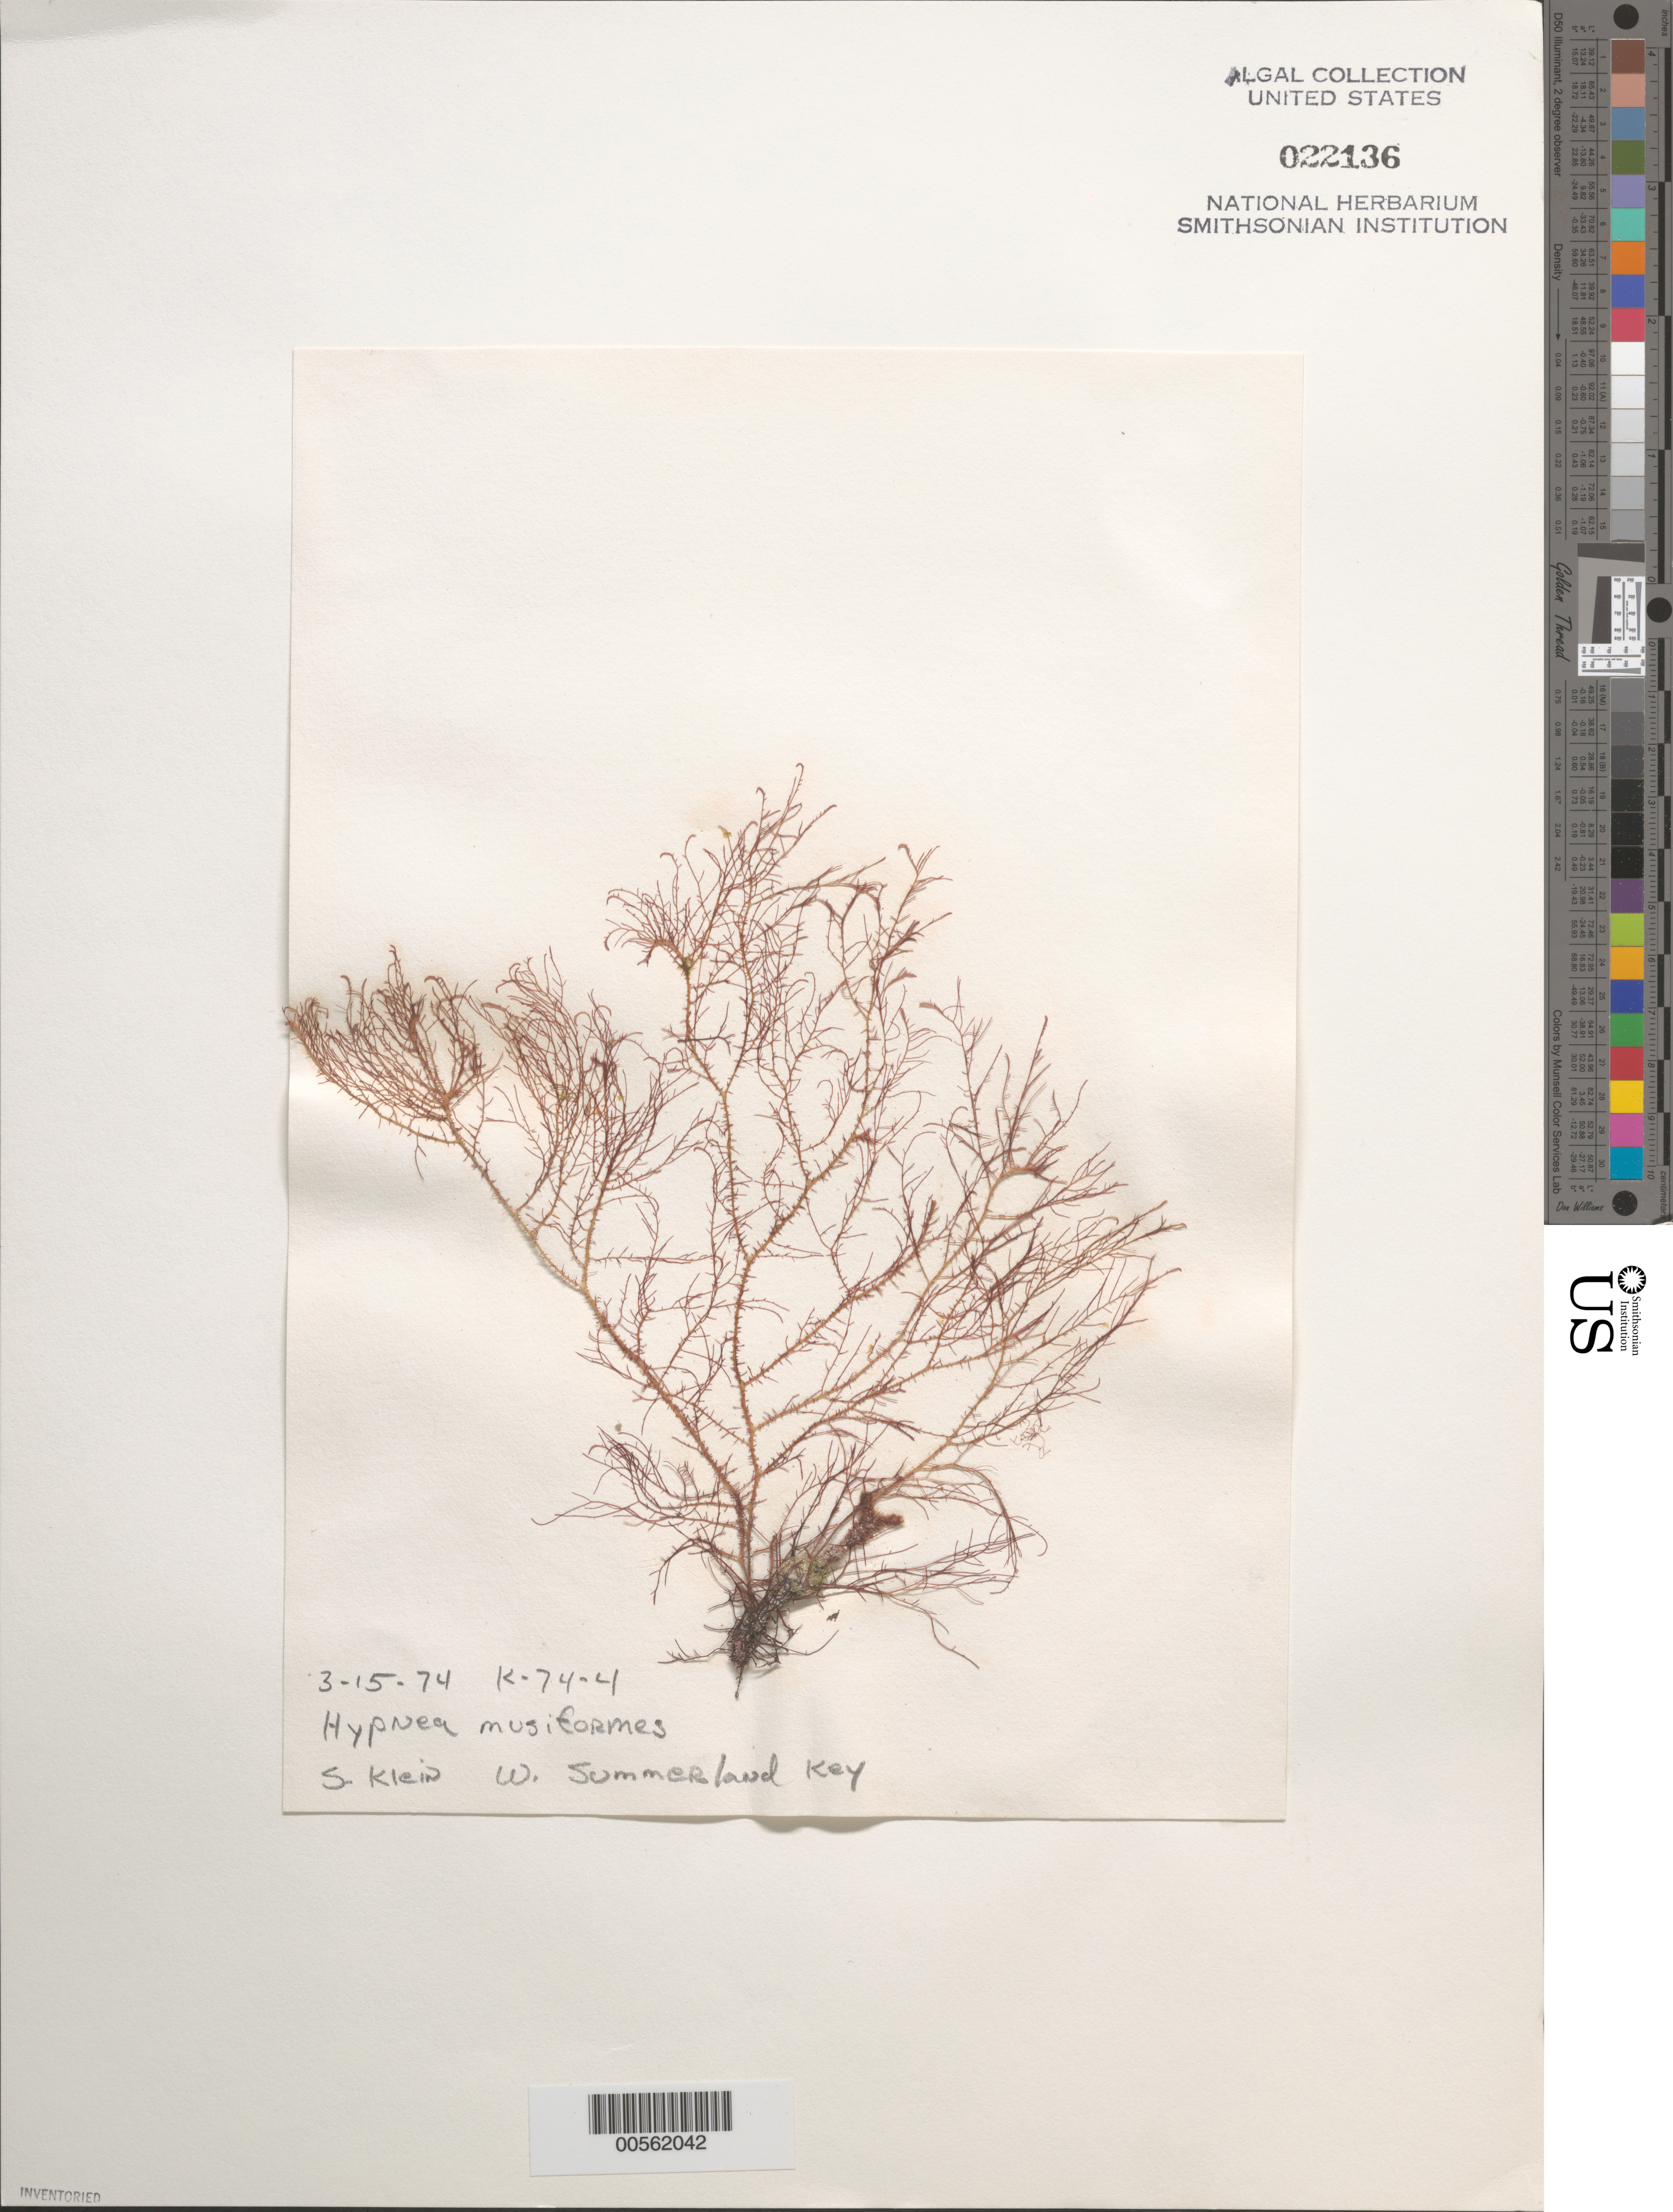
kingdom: Plantae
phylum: Rhodophyta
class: Florideophyceae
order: Gigartinales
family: Cystocloniaceae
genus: Hypnea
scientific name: Hypnea musciformis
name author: (Wulfen) J.V.Lamouroux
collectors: S. Klein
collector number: K-74-4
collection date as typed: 15 Mar 1974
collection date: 1974-03-15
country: United States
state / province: Florida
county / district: Monroe County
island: West Summerland Key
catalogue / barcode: US 22136